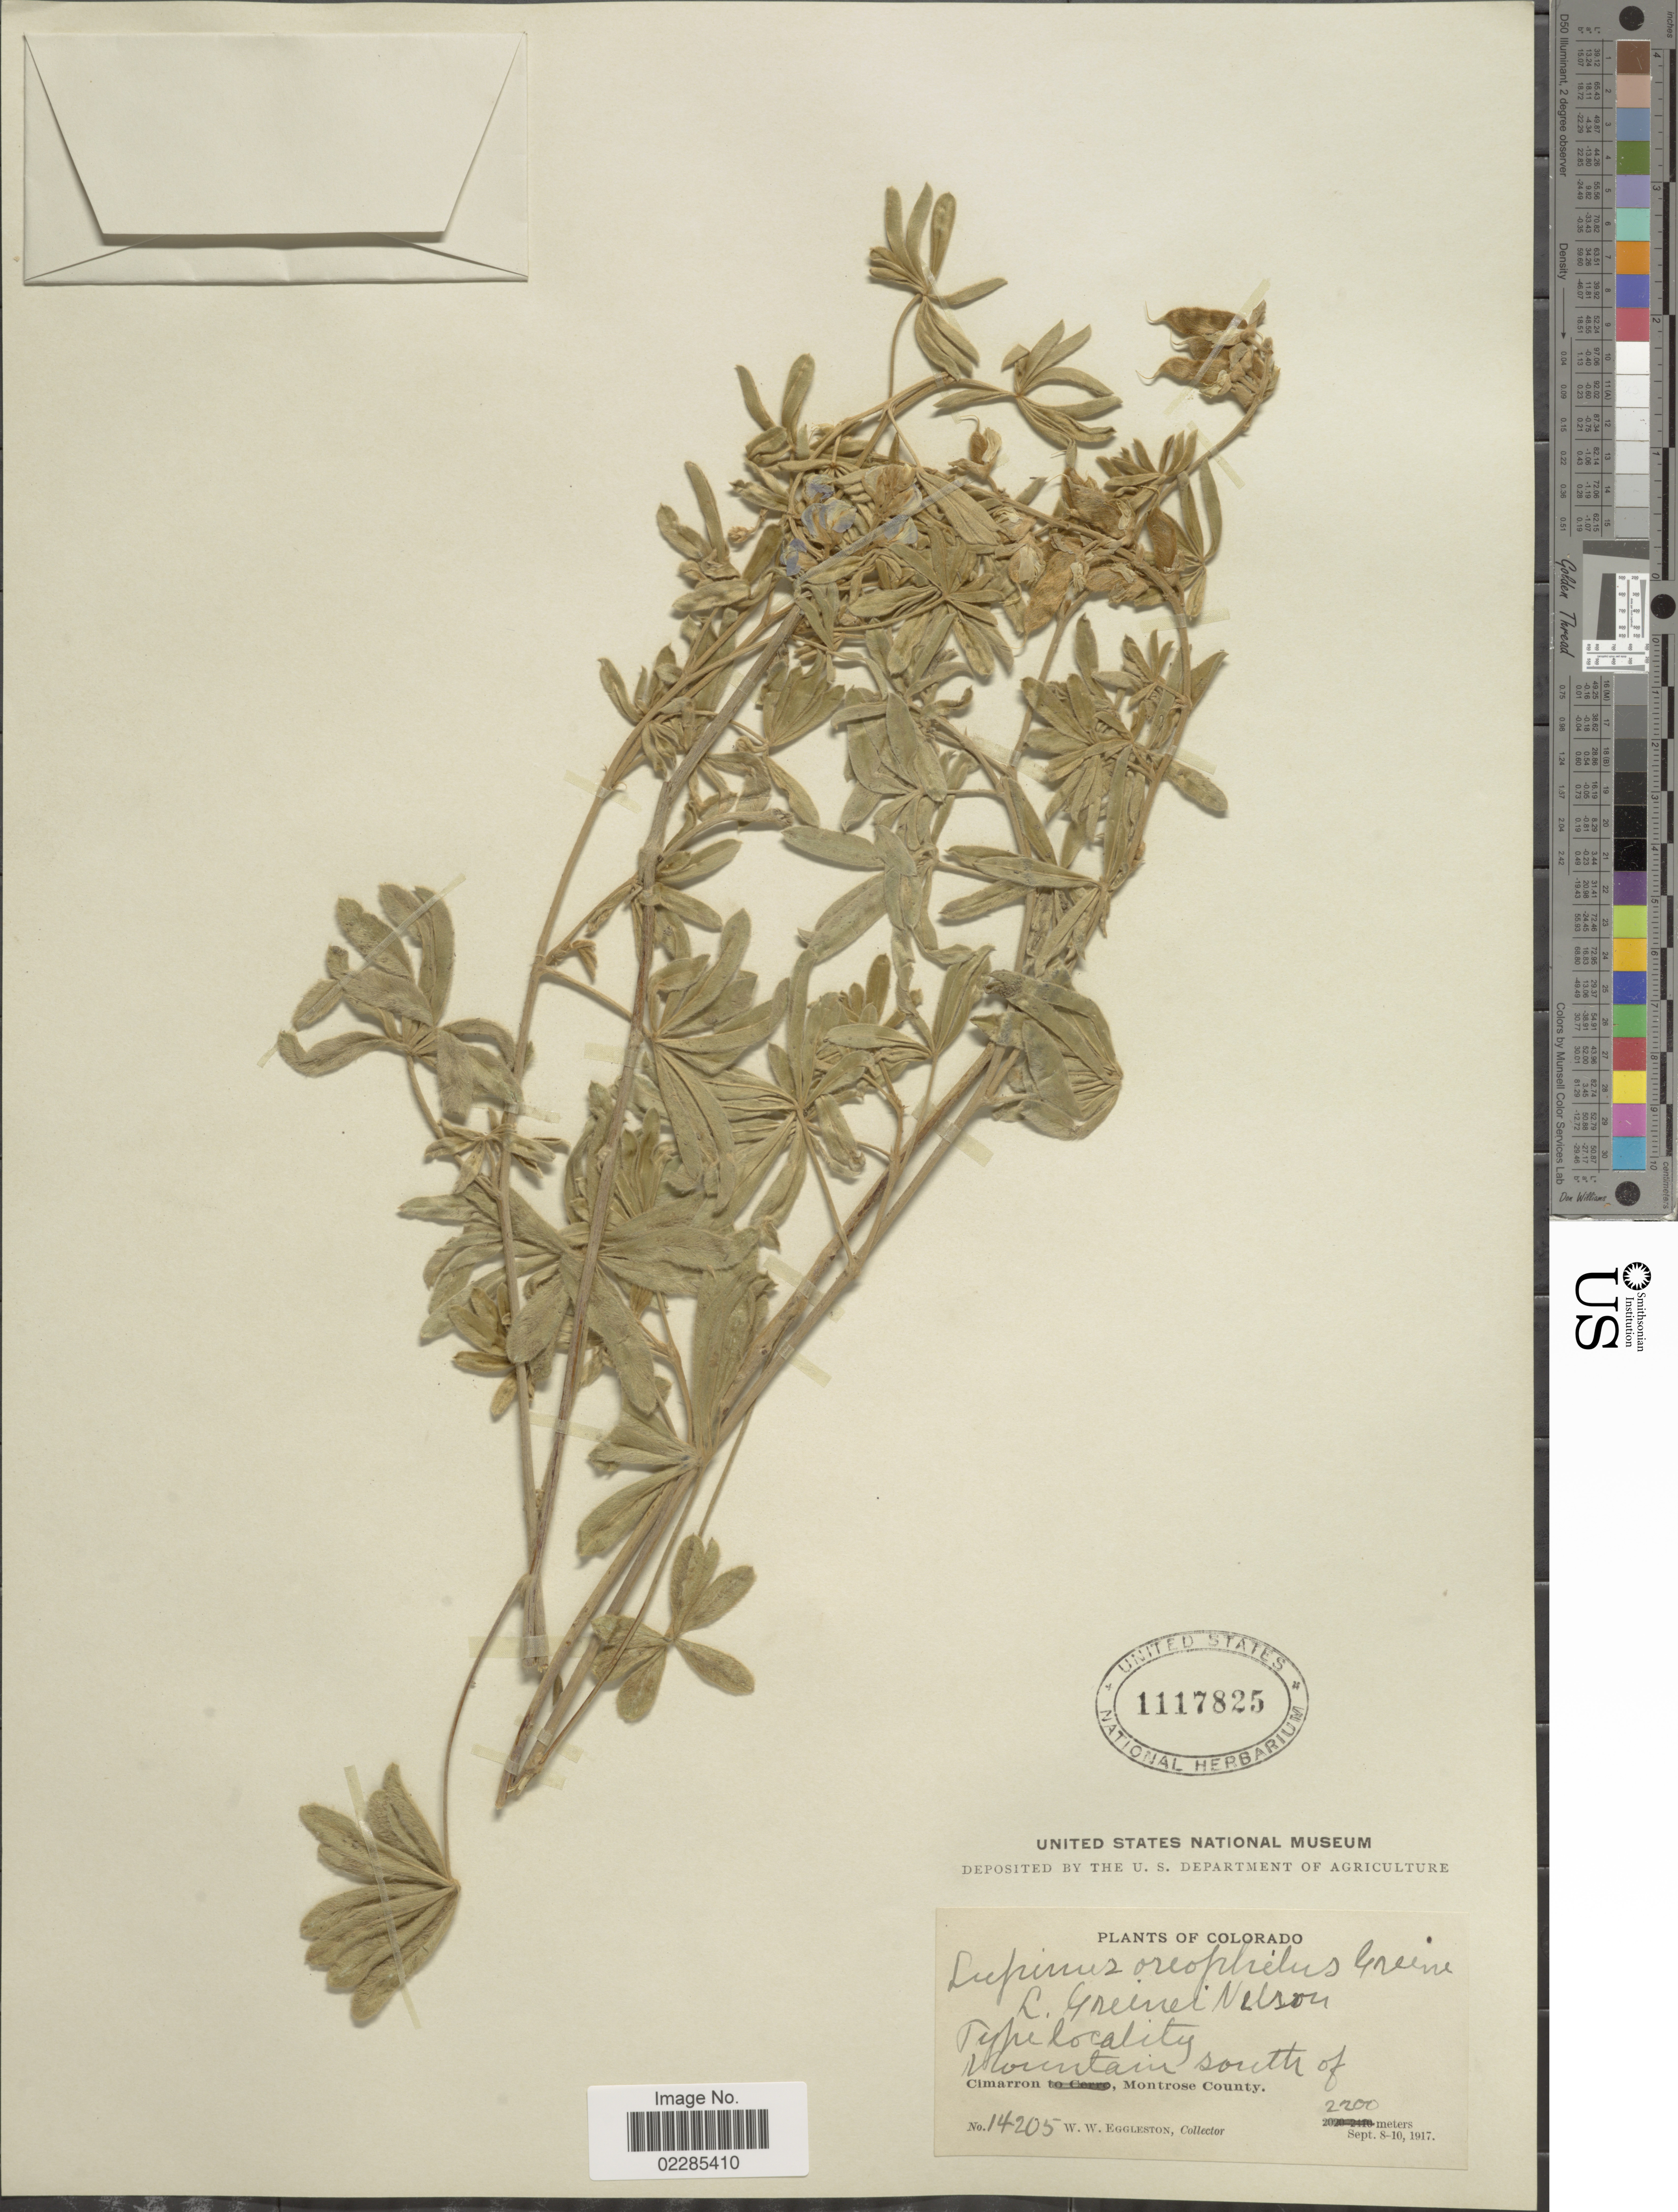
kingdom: Plantae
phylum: Tracheophyta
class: Magnoliopsida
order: Fabales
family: Fabaceae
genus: Lupinus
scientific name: Lupinus greenei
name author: A. Nelson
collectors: W. W. Eggleston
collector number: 14205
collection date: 1917-09-08/1917-09-10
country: United States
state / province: Colorado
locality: Mountains south of Cimarron, Montrose County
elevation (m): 2200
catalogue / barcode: US 1117825